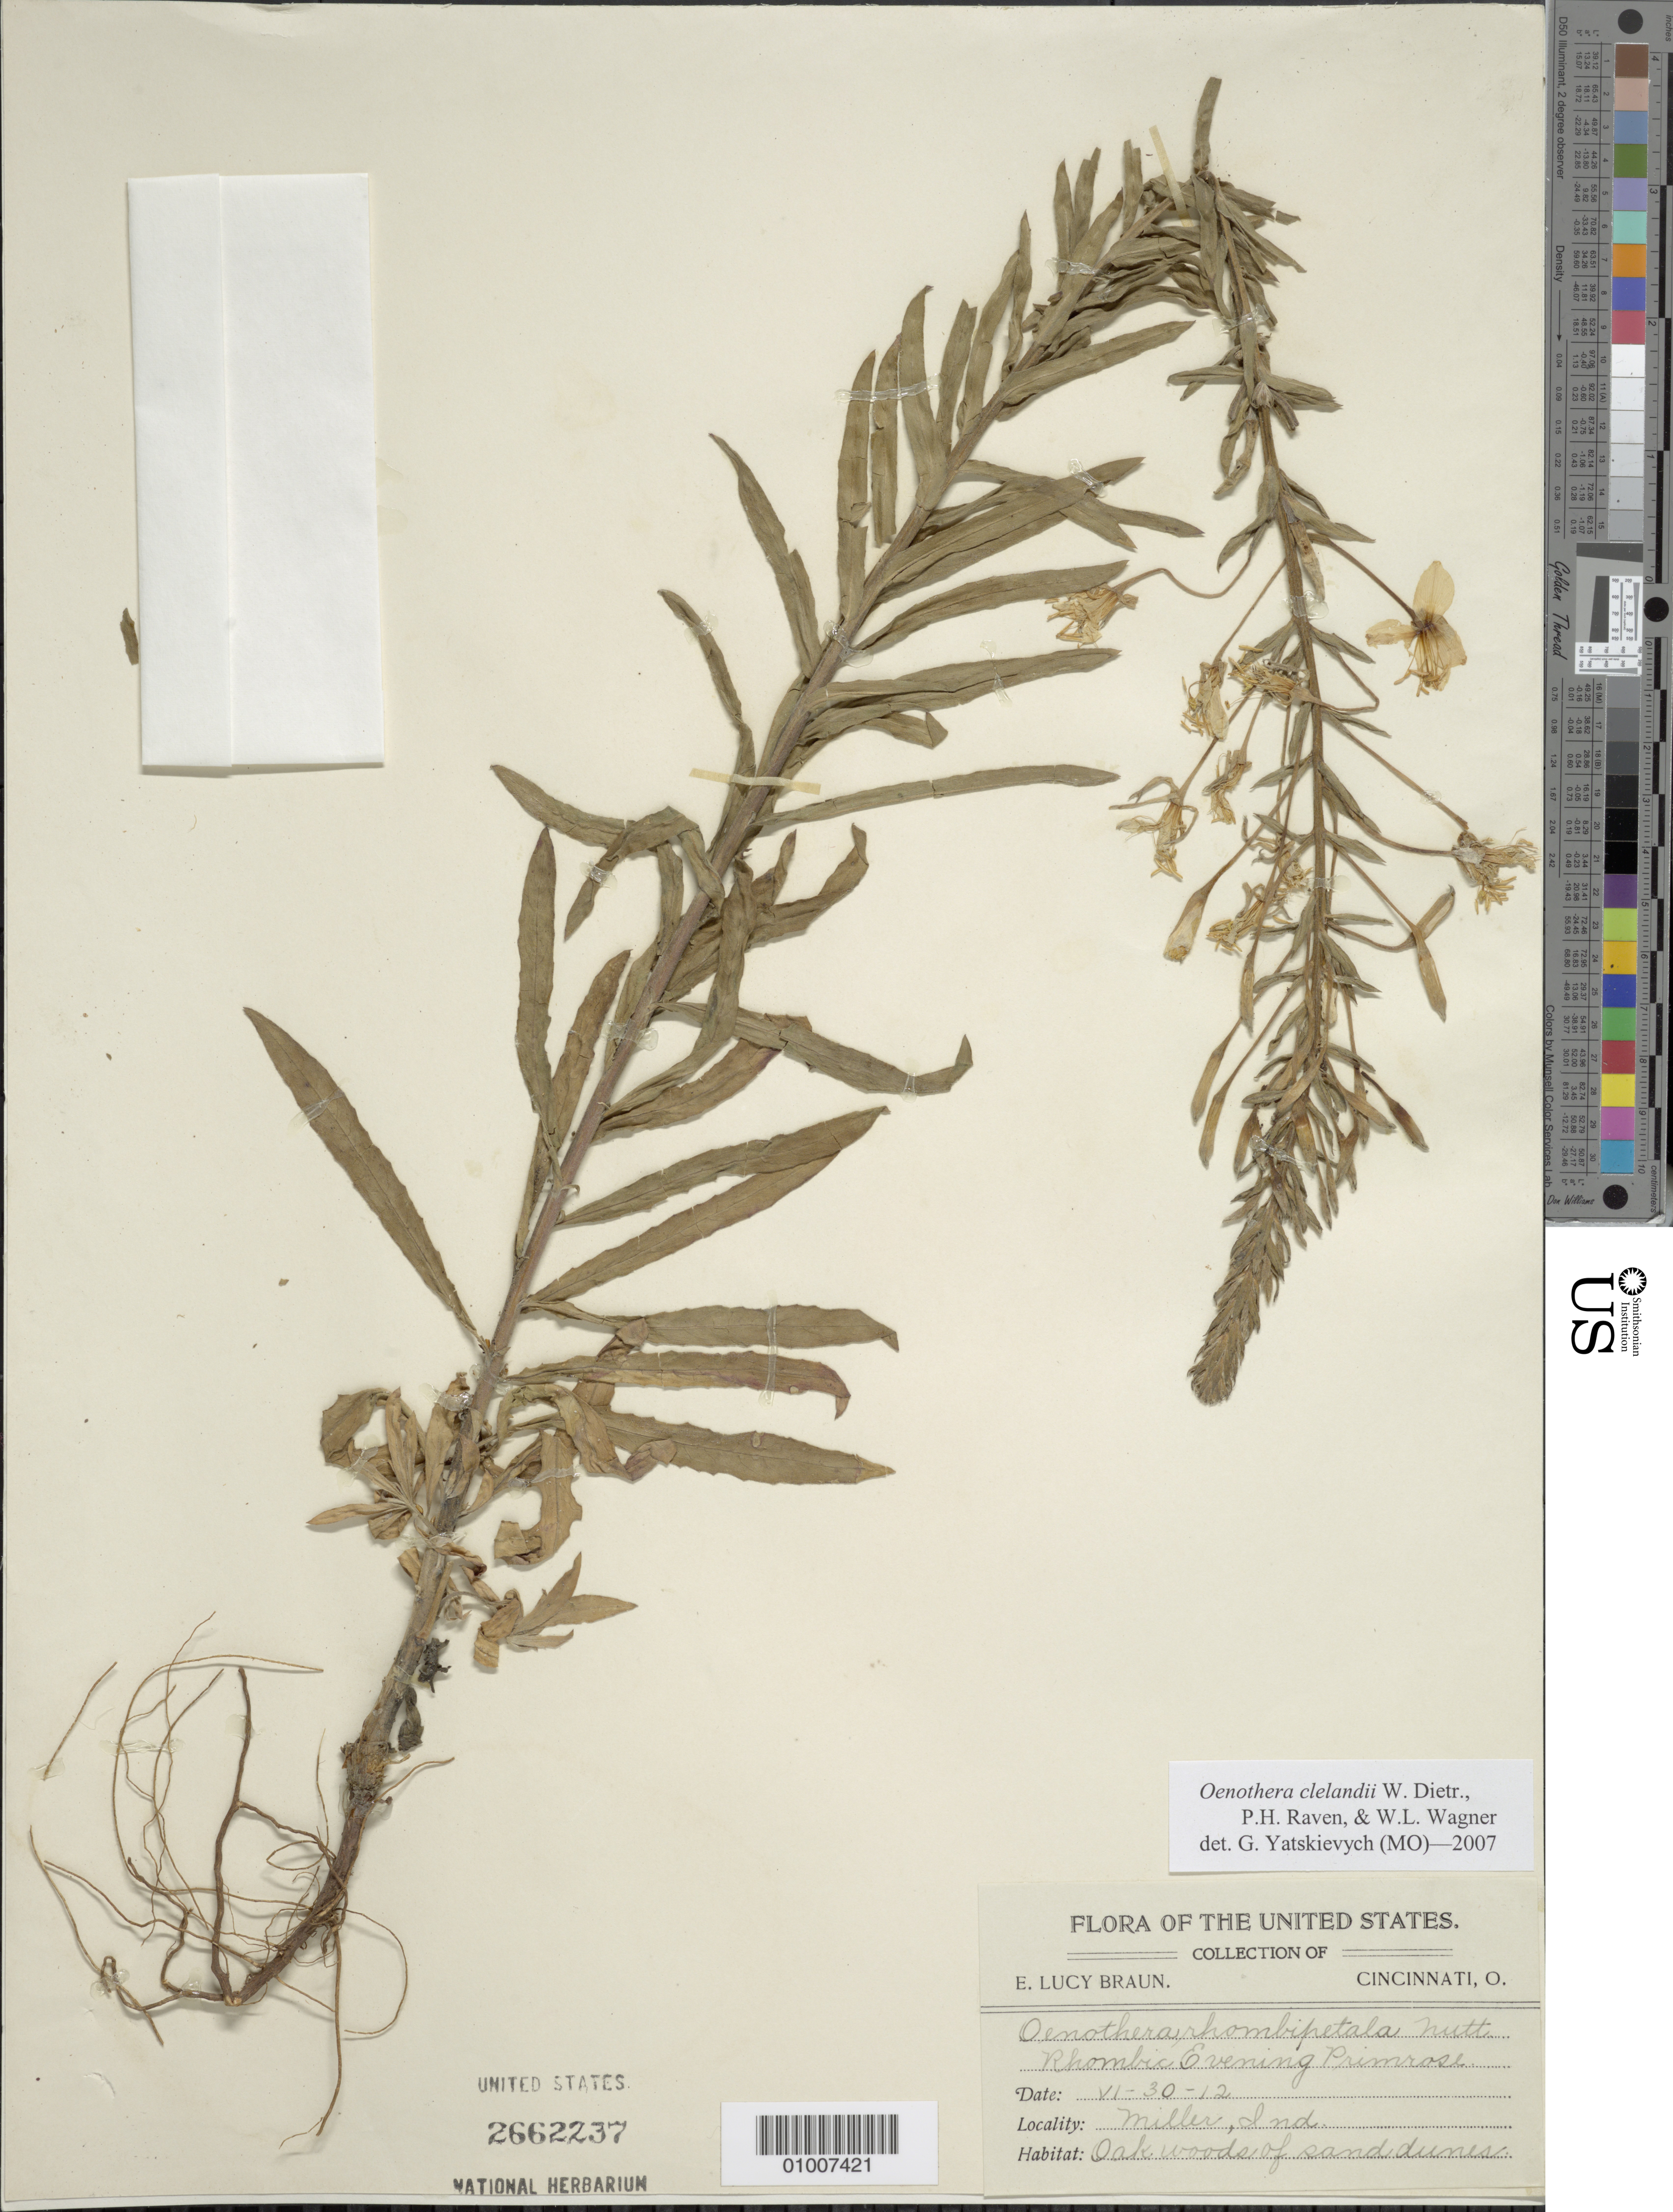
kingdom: Plantae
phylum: Tracheophyta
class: Magnoliopsida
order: Myrtales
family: Onagraceae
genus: Oenothera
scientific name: Oenothera clelandii W. Dietr., P.H. Raven & W.L. Wagner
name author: W. Dietr. et al.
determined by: Yatskievych, G.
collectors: E. L. Braun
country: United States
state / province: Indiana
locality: Miller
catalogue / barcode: US 2662237